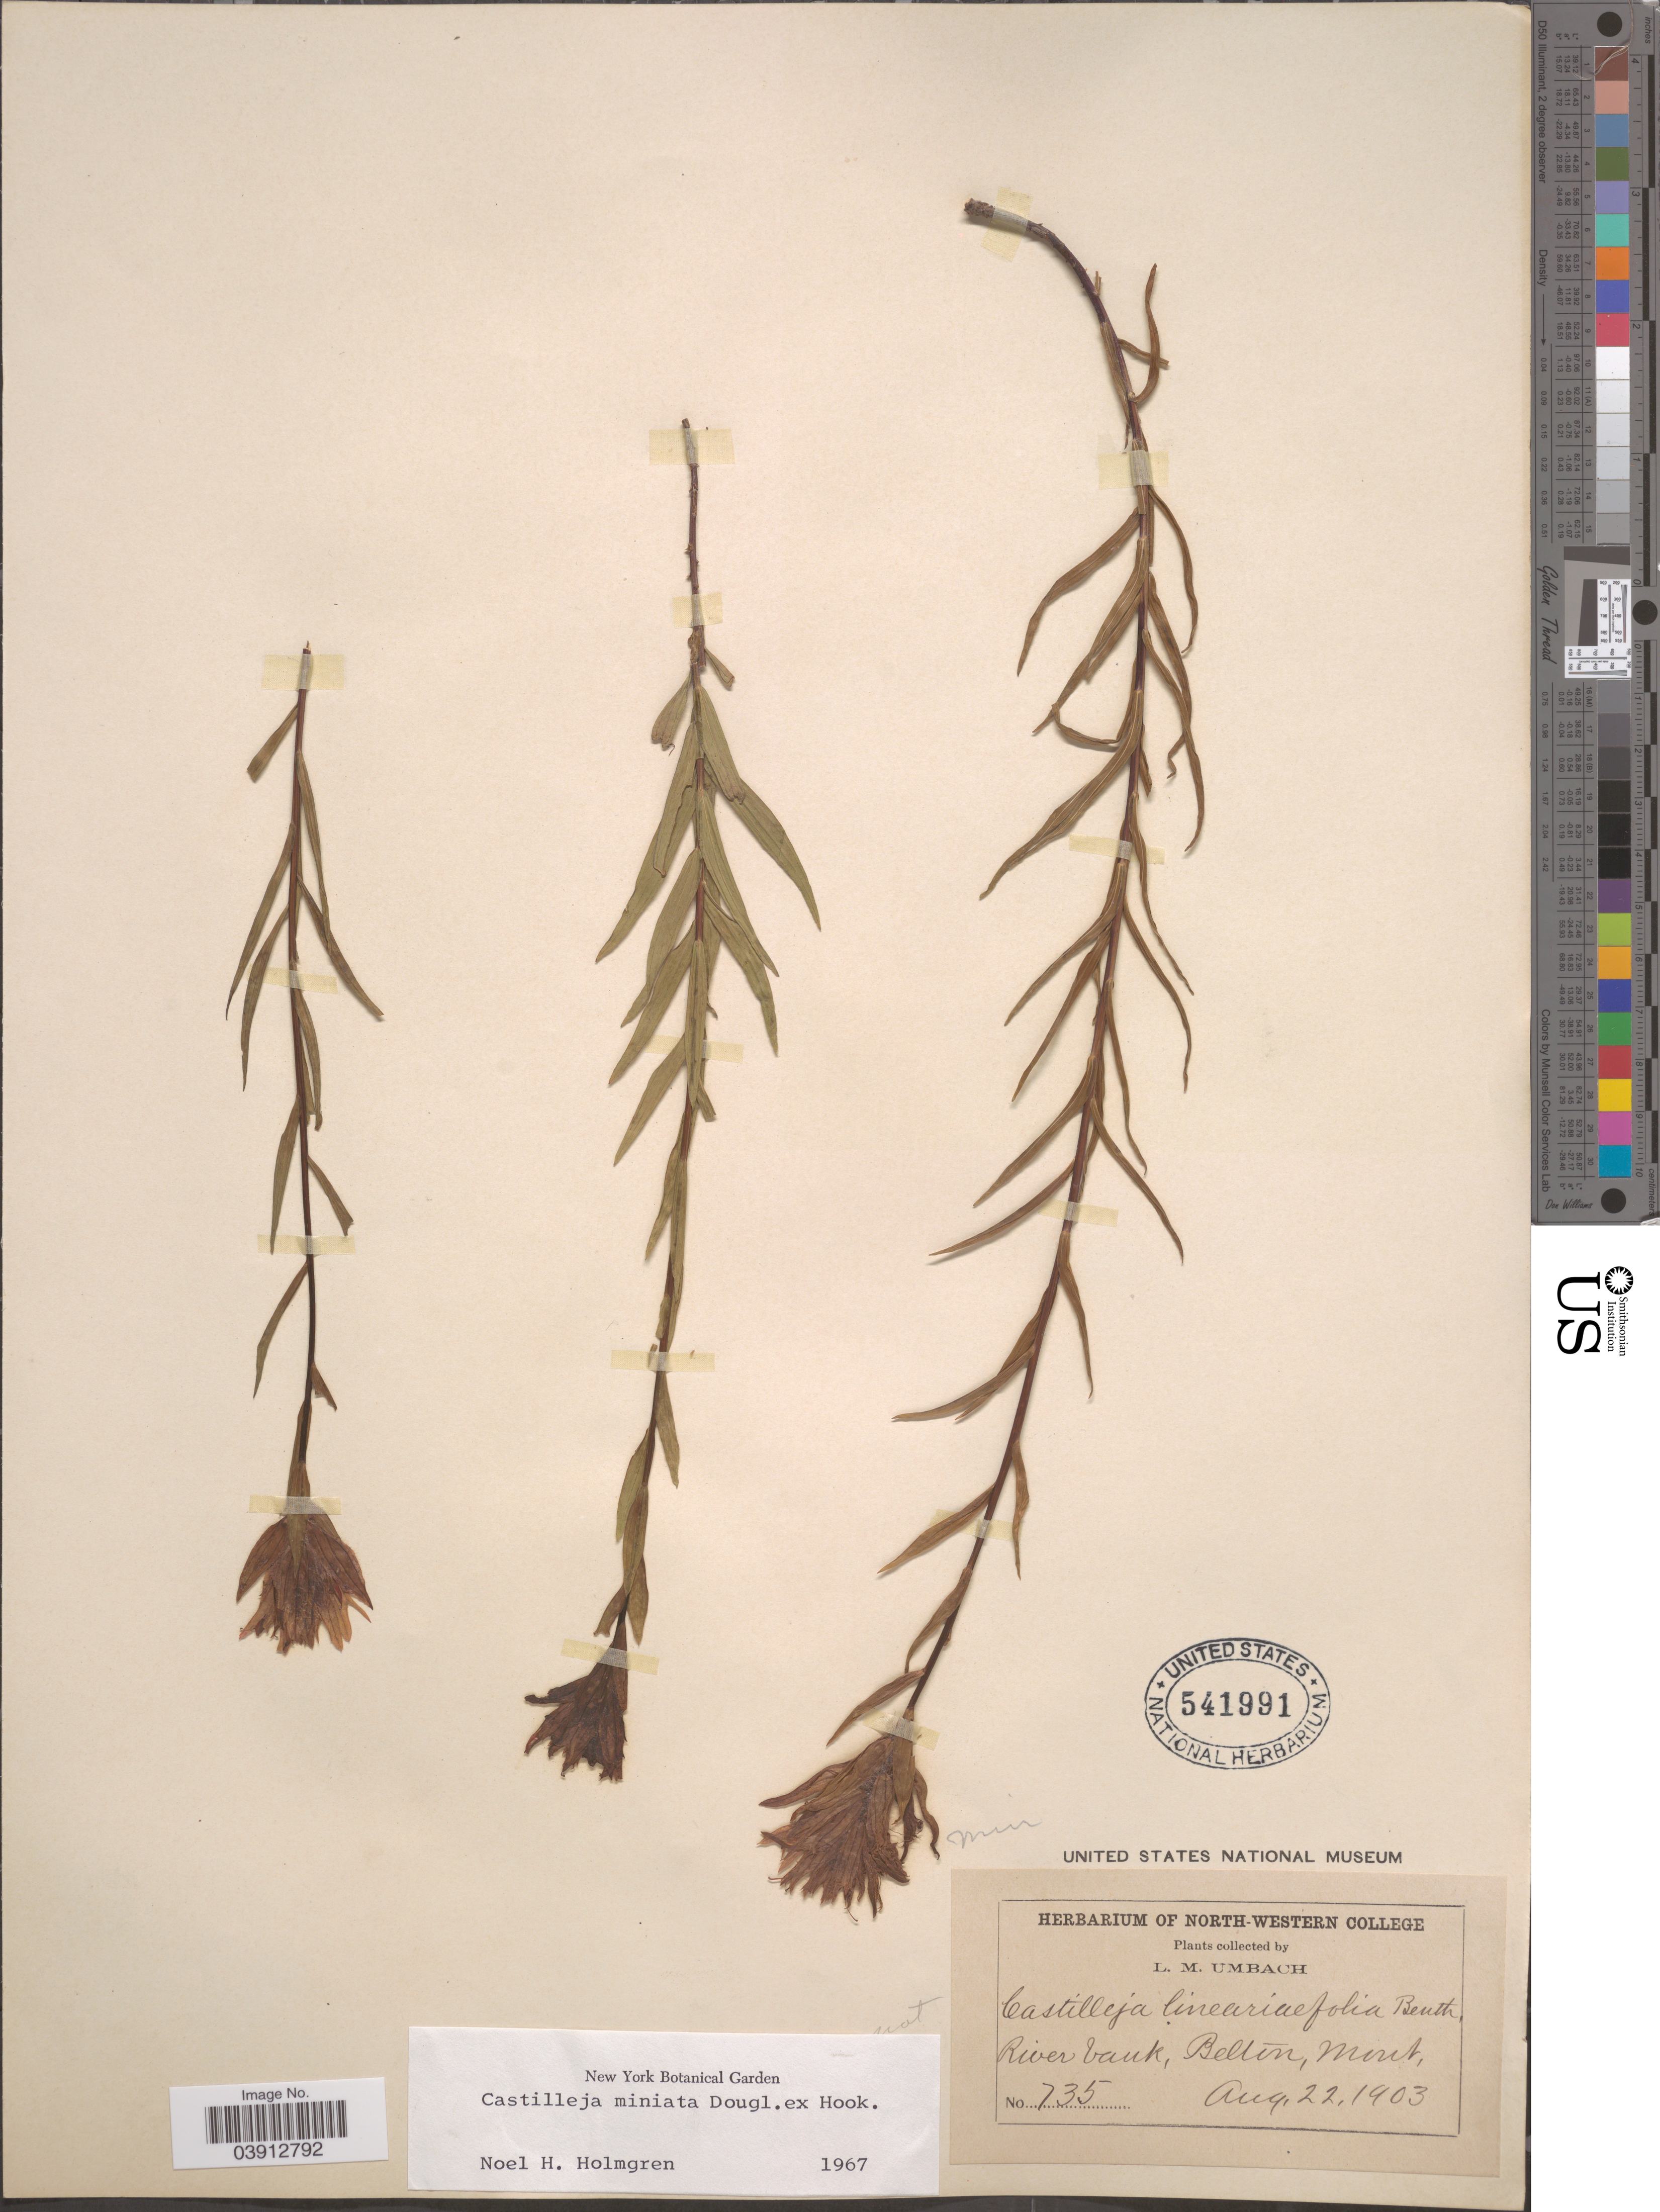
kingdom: Plantae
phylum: Tracheophyta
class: Magnoliopsida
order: Lamiales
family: Orobanchaceae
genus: Castilleja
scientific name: Castilleja miniata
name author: Douglas ex Hook.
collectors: L. M. Umbach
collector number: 735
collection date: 1903-08-22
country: United States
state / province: Montana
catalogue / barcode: US 541991